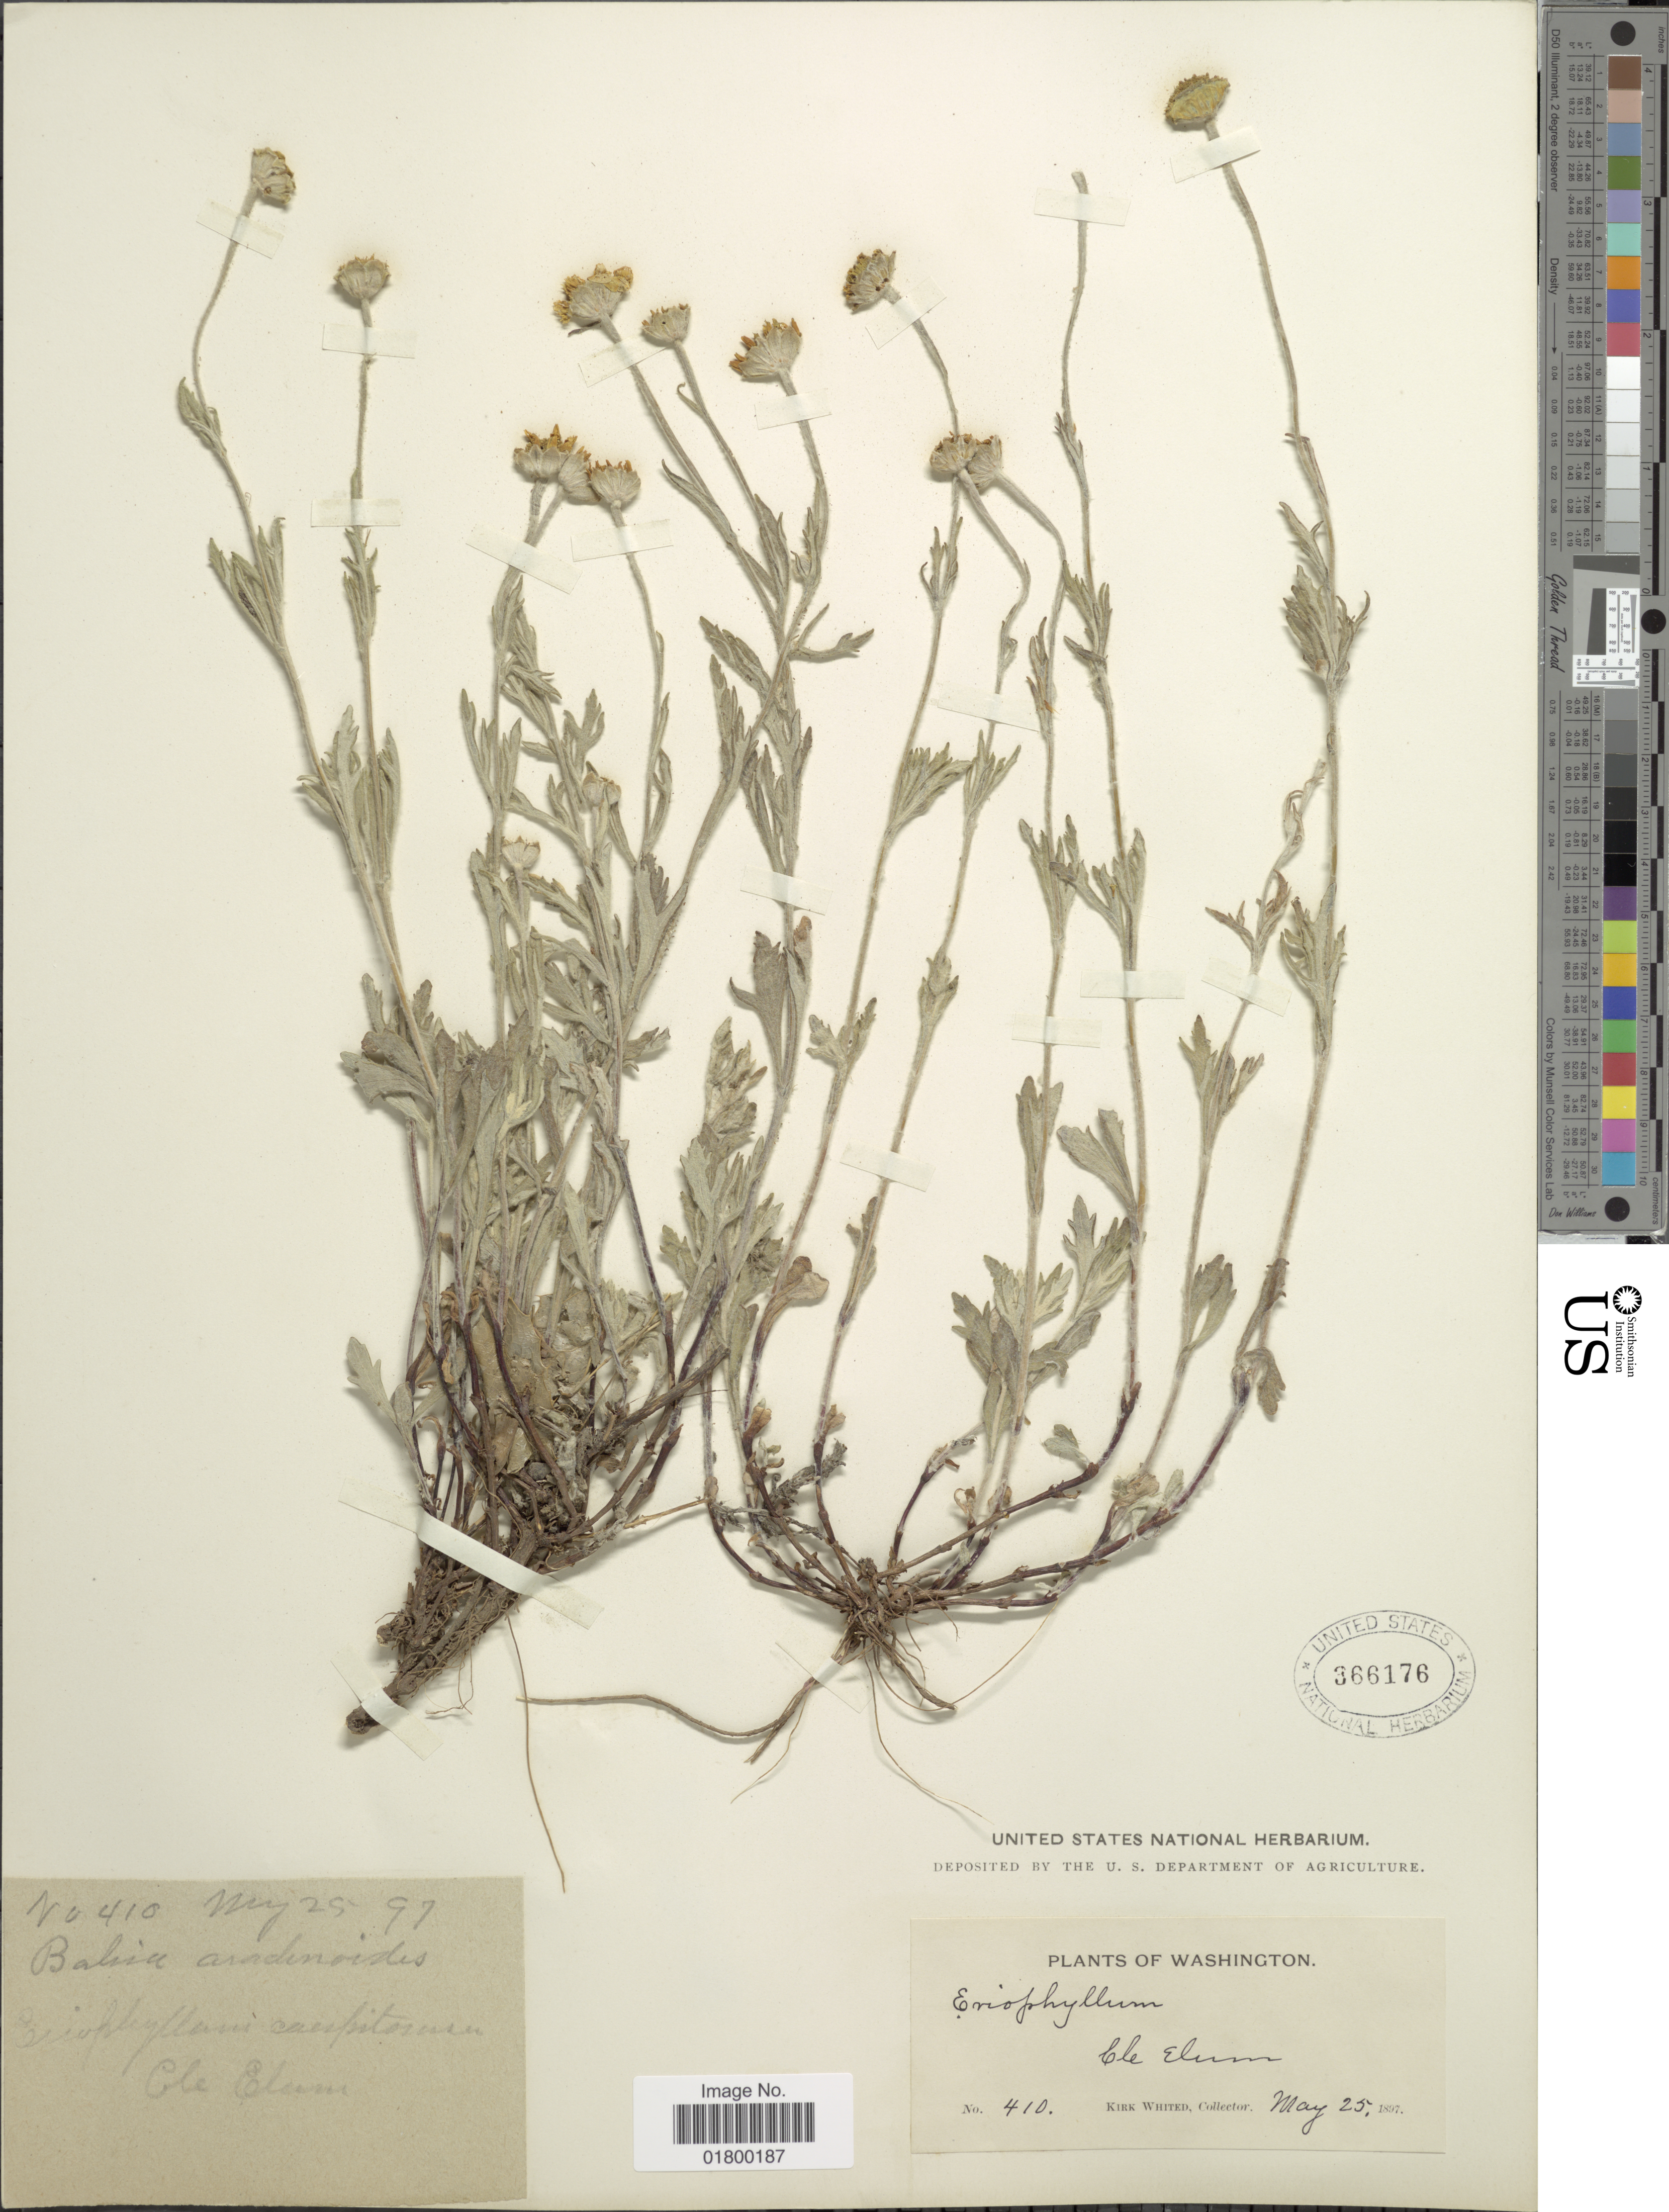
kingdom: Plantae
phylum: Tracheophyta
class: Magnoliopsida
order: Asterales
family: Asteraceae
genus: Eriophyllum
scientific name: Eriophyllum lanatum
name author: (Pursh) J. Forbes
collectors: K. Whited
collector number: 410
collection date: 1897-05-25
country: United States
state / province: Washington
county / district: Kittitas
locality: Cle Elum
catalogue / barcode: US 366176